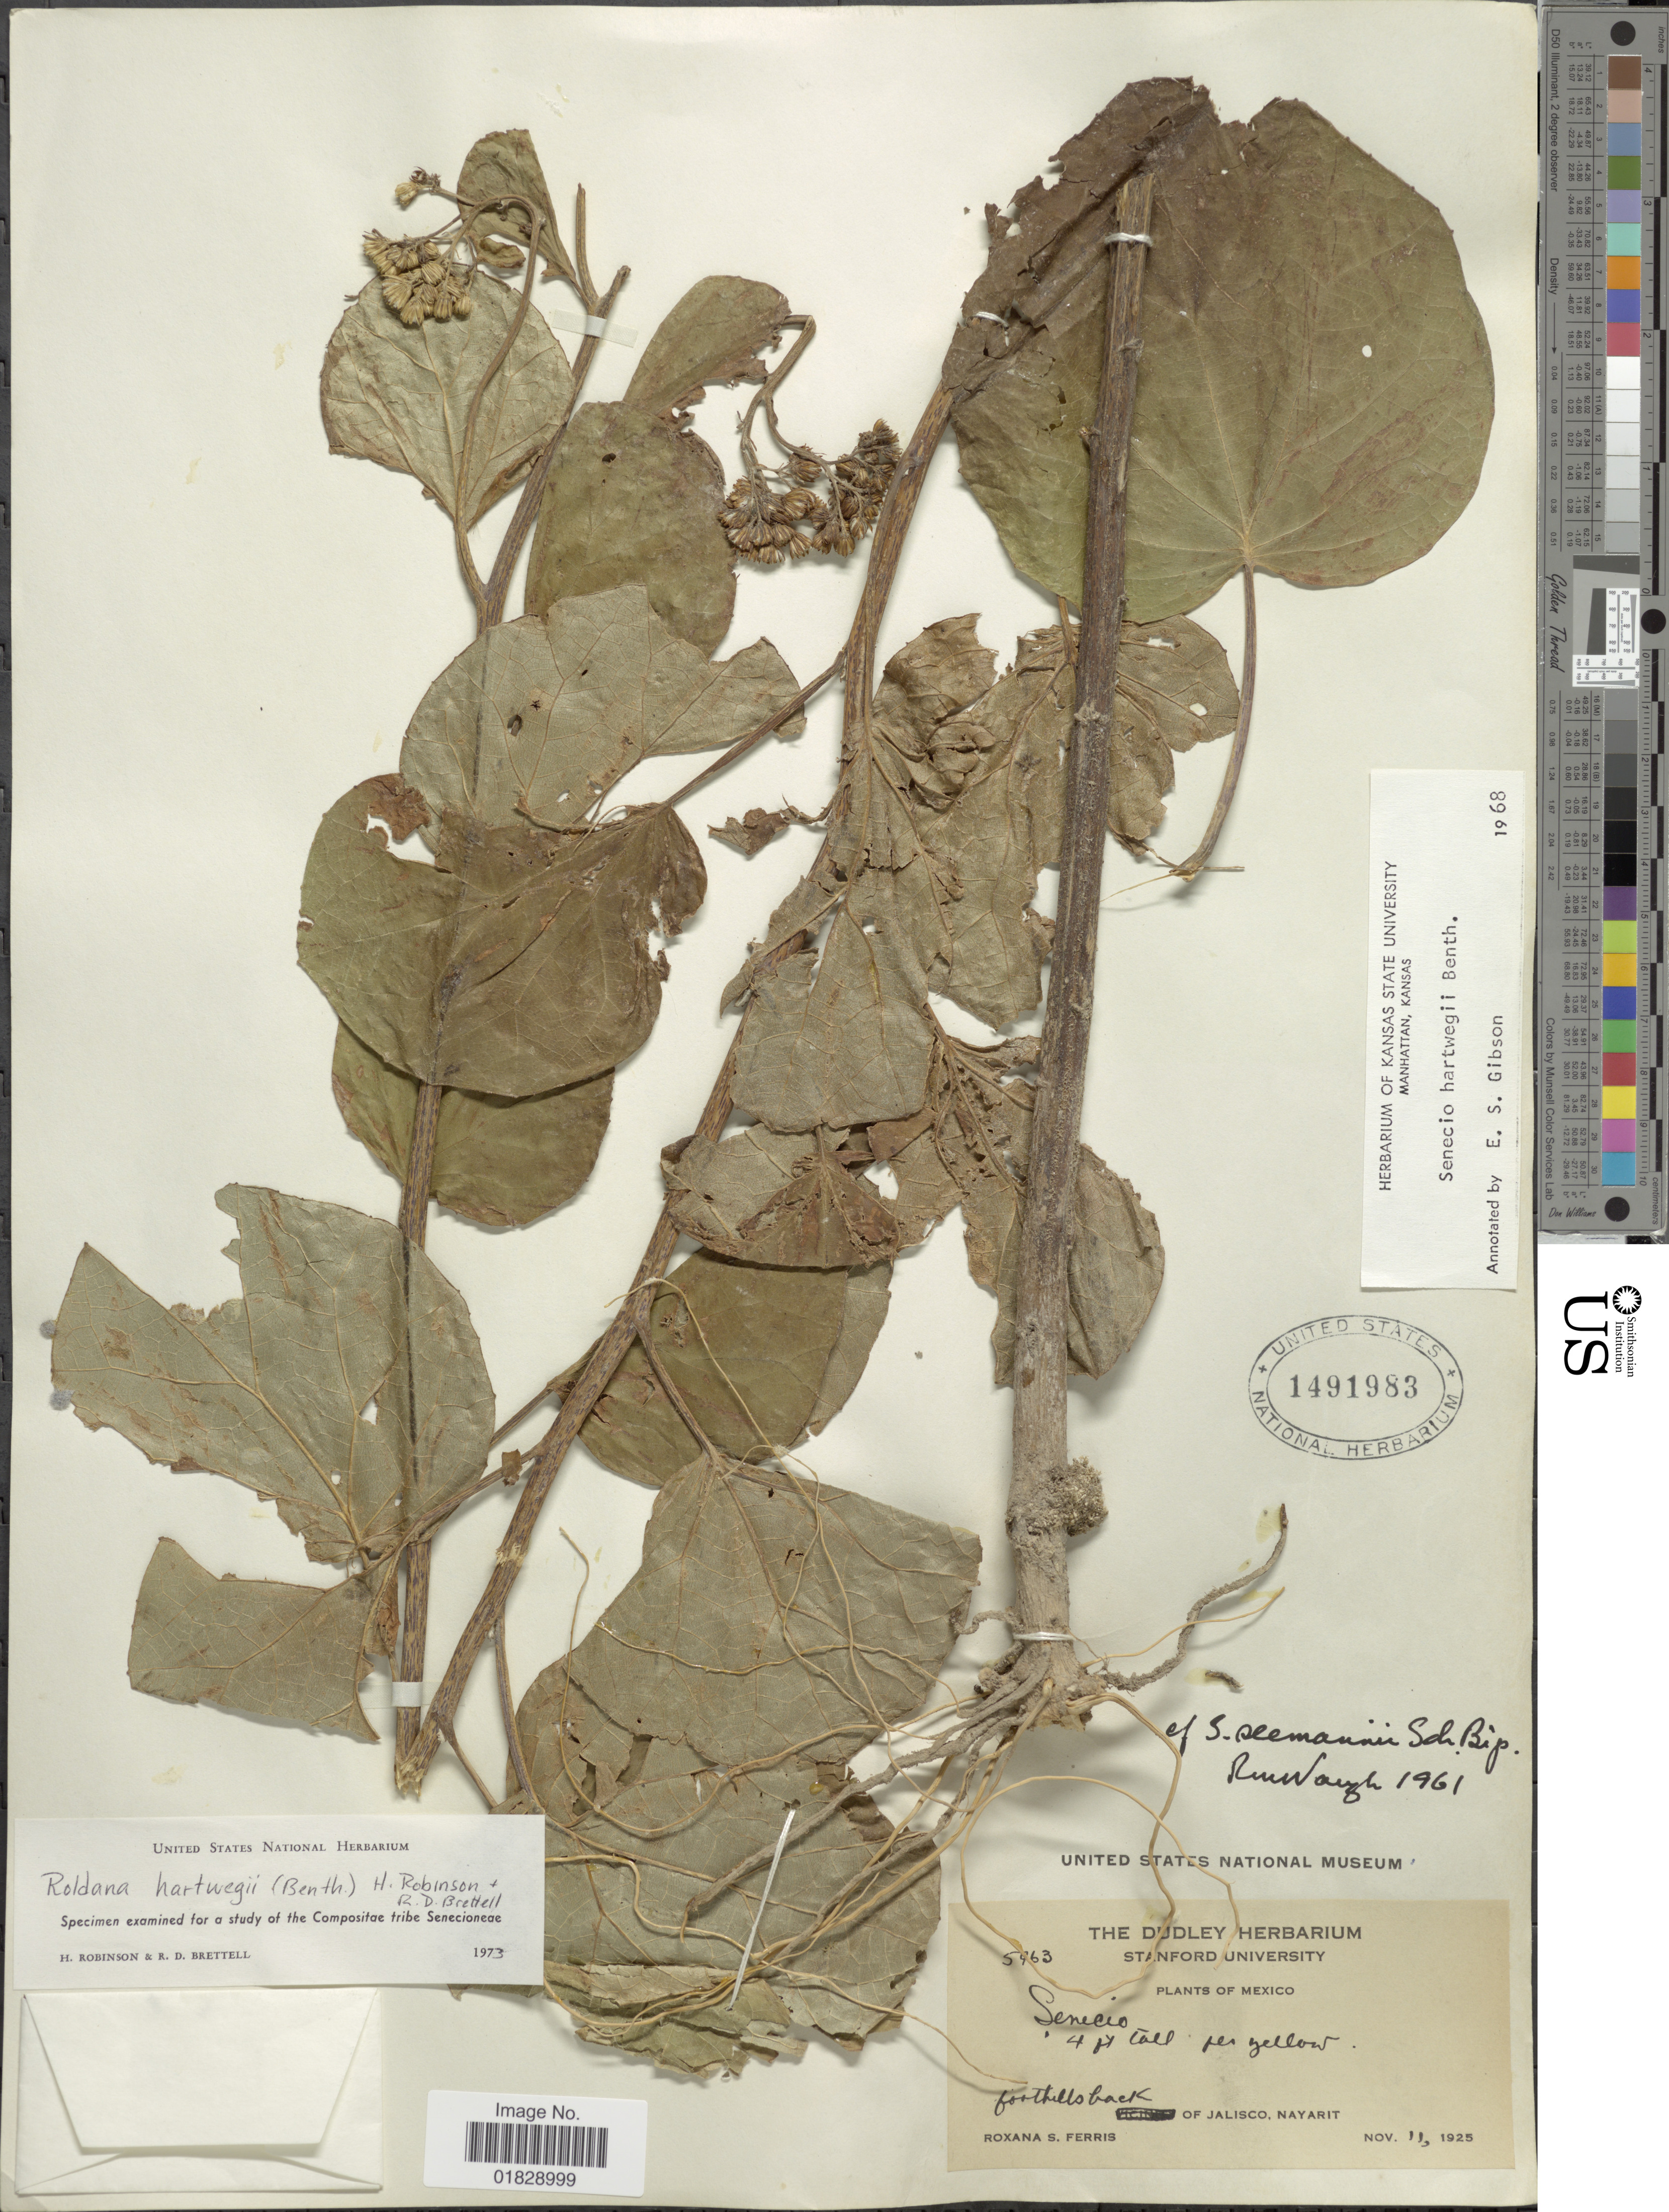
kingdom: Plantae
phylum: Tracheophyta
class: Magnoliopsida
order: Asterales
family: Asteraceae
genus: Roldana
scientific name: Roldana hartwegii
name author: (Benth.) H. Rob. & Brettell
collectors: R. S. Ferris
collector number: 5963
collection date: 1925-11-11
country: Mexico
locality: Foothills back of Jalisco, Nayarit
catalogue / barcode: US 1491983